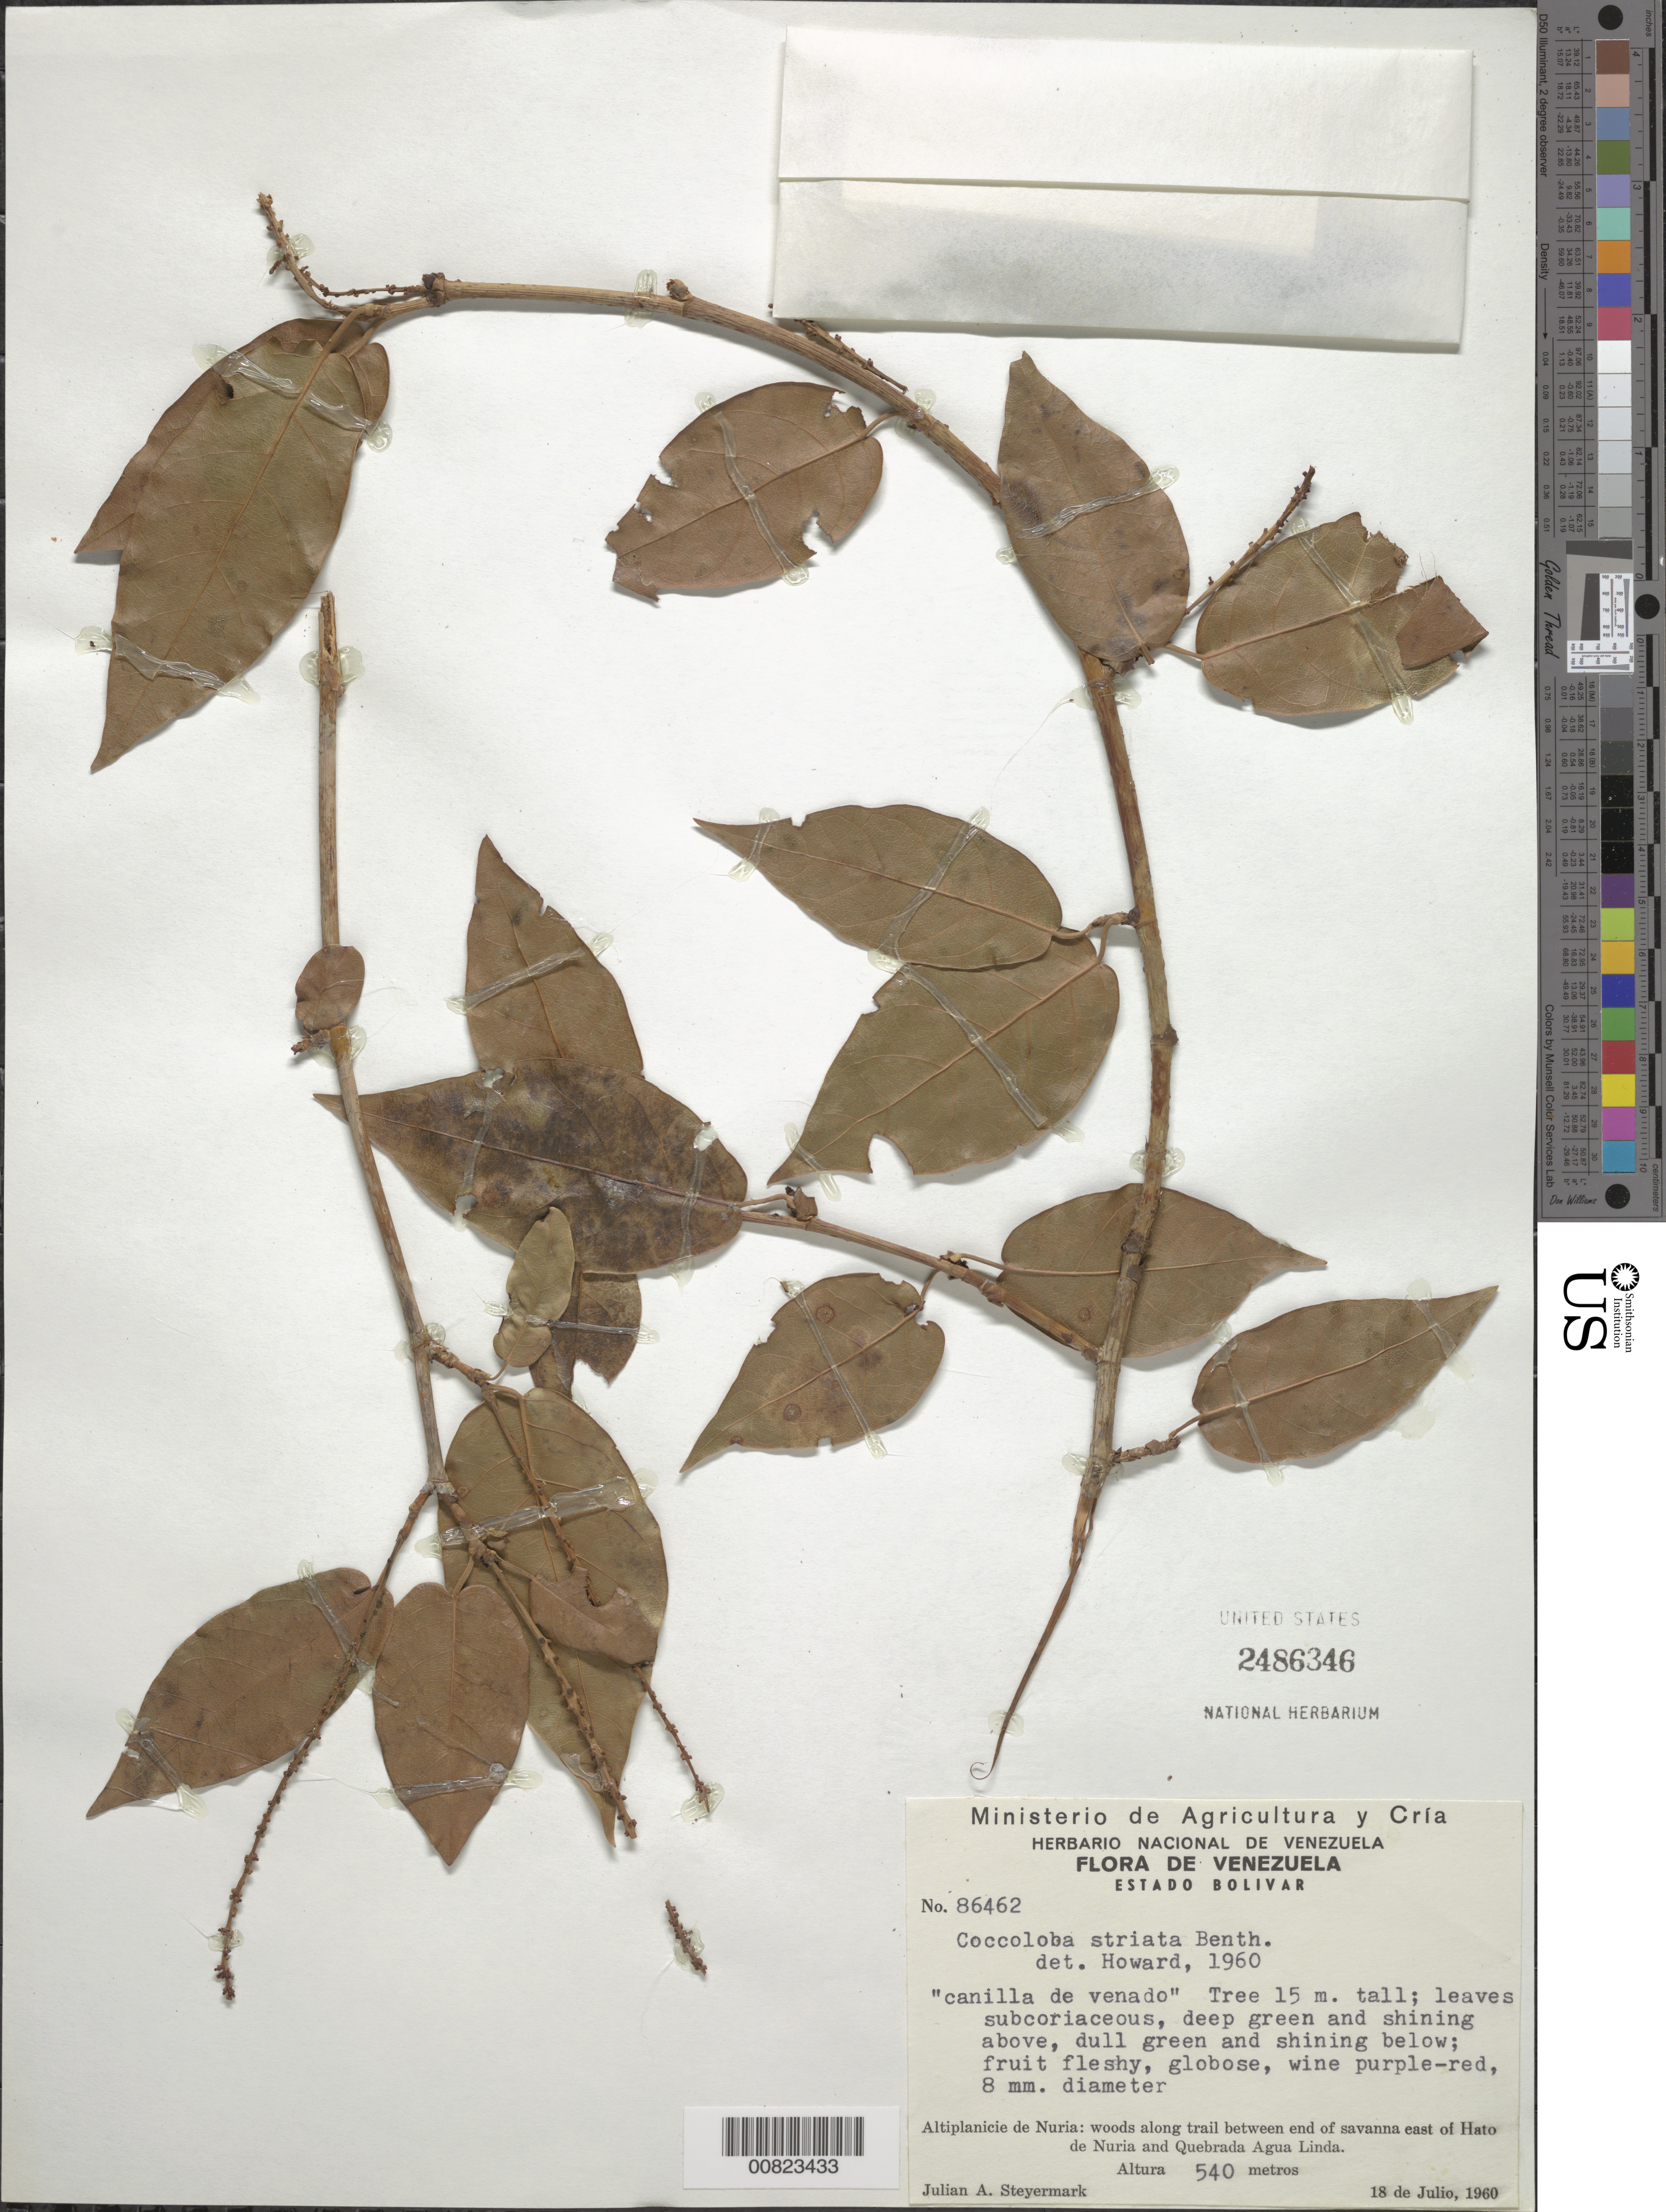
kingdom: Plantae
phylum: Tracheophyta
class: Magnoliopsida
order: Caryophyllales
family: Polygonaceae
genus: Coccoloba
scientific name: Coccoloba striata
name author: Benth.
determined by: Howard, R. A.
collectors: J. Steyermark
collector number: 86462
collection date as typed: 18-Jul-60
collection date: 1960-07-18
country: Venezuela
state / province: Bolívar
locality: Altiplanicie de Nuria, E of Hato de Nuria and quebrada Agua Linda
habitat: Woods along trail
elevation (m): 540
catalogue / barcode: US 2486346